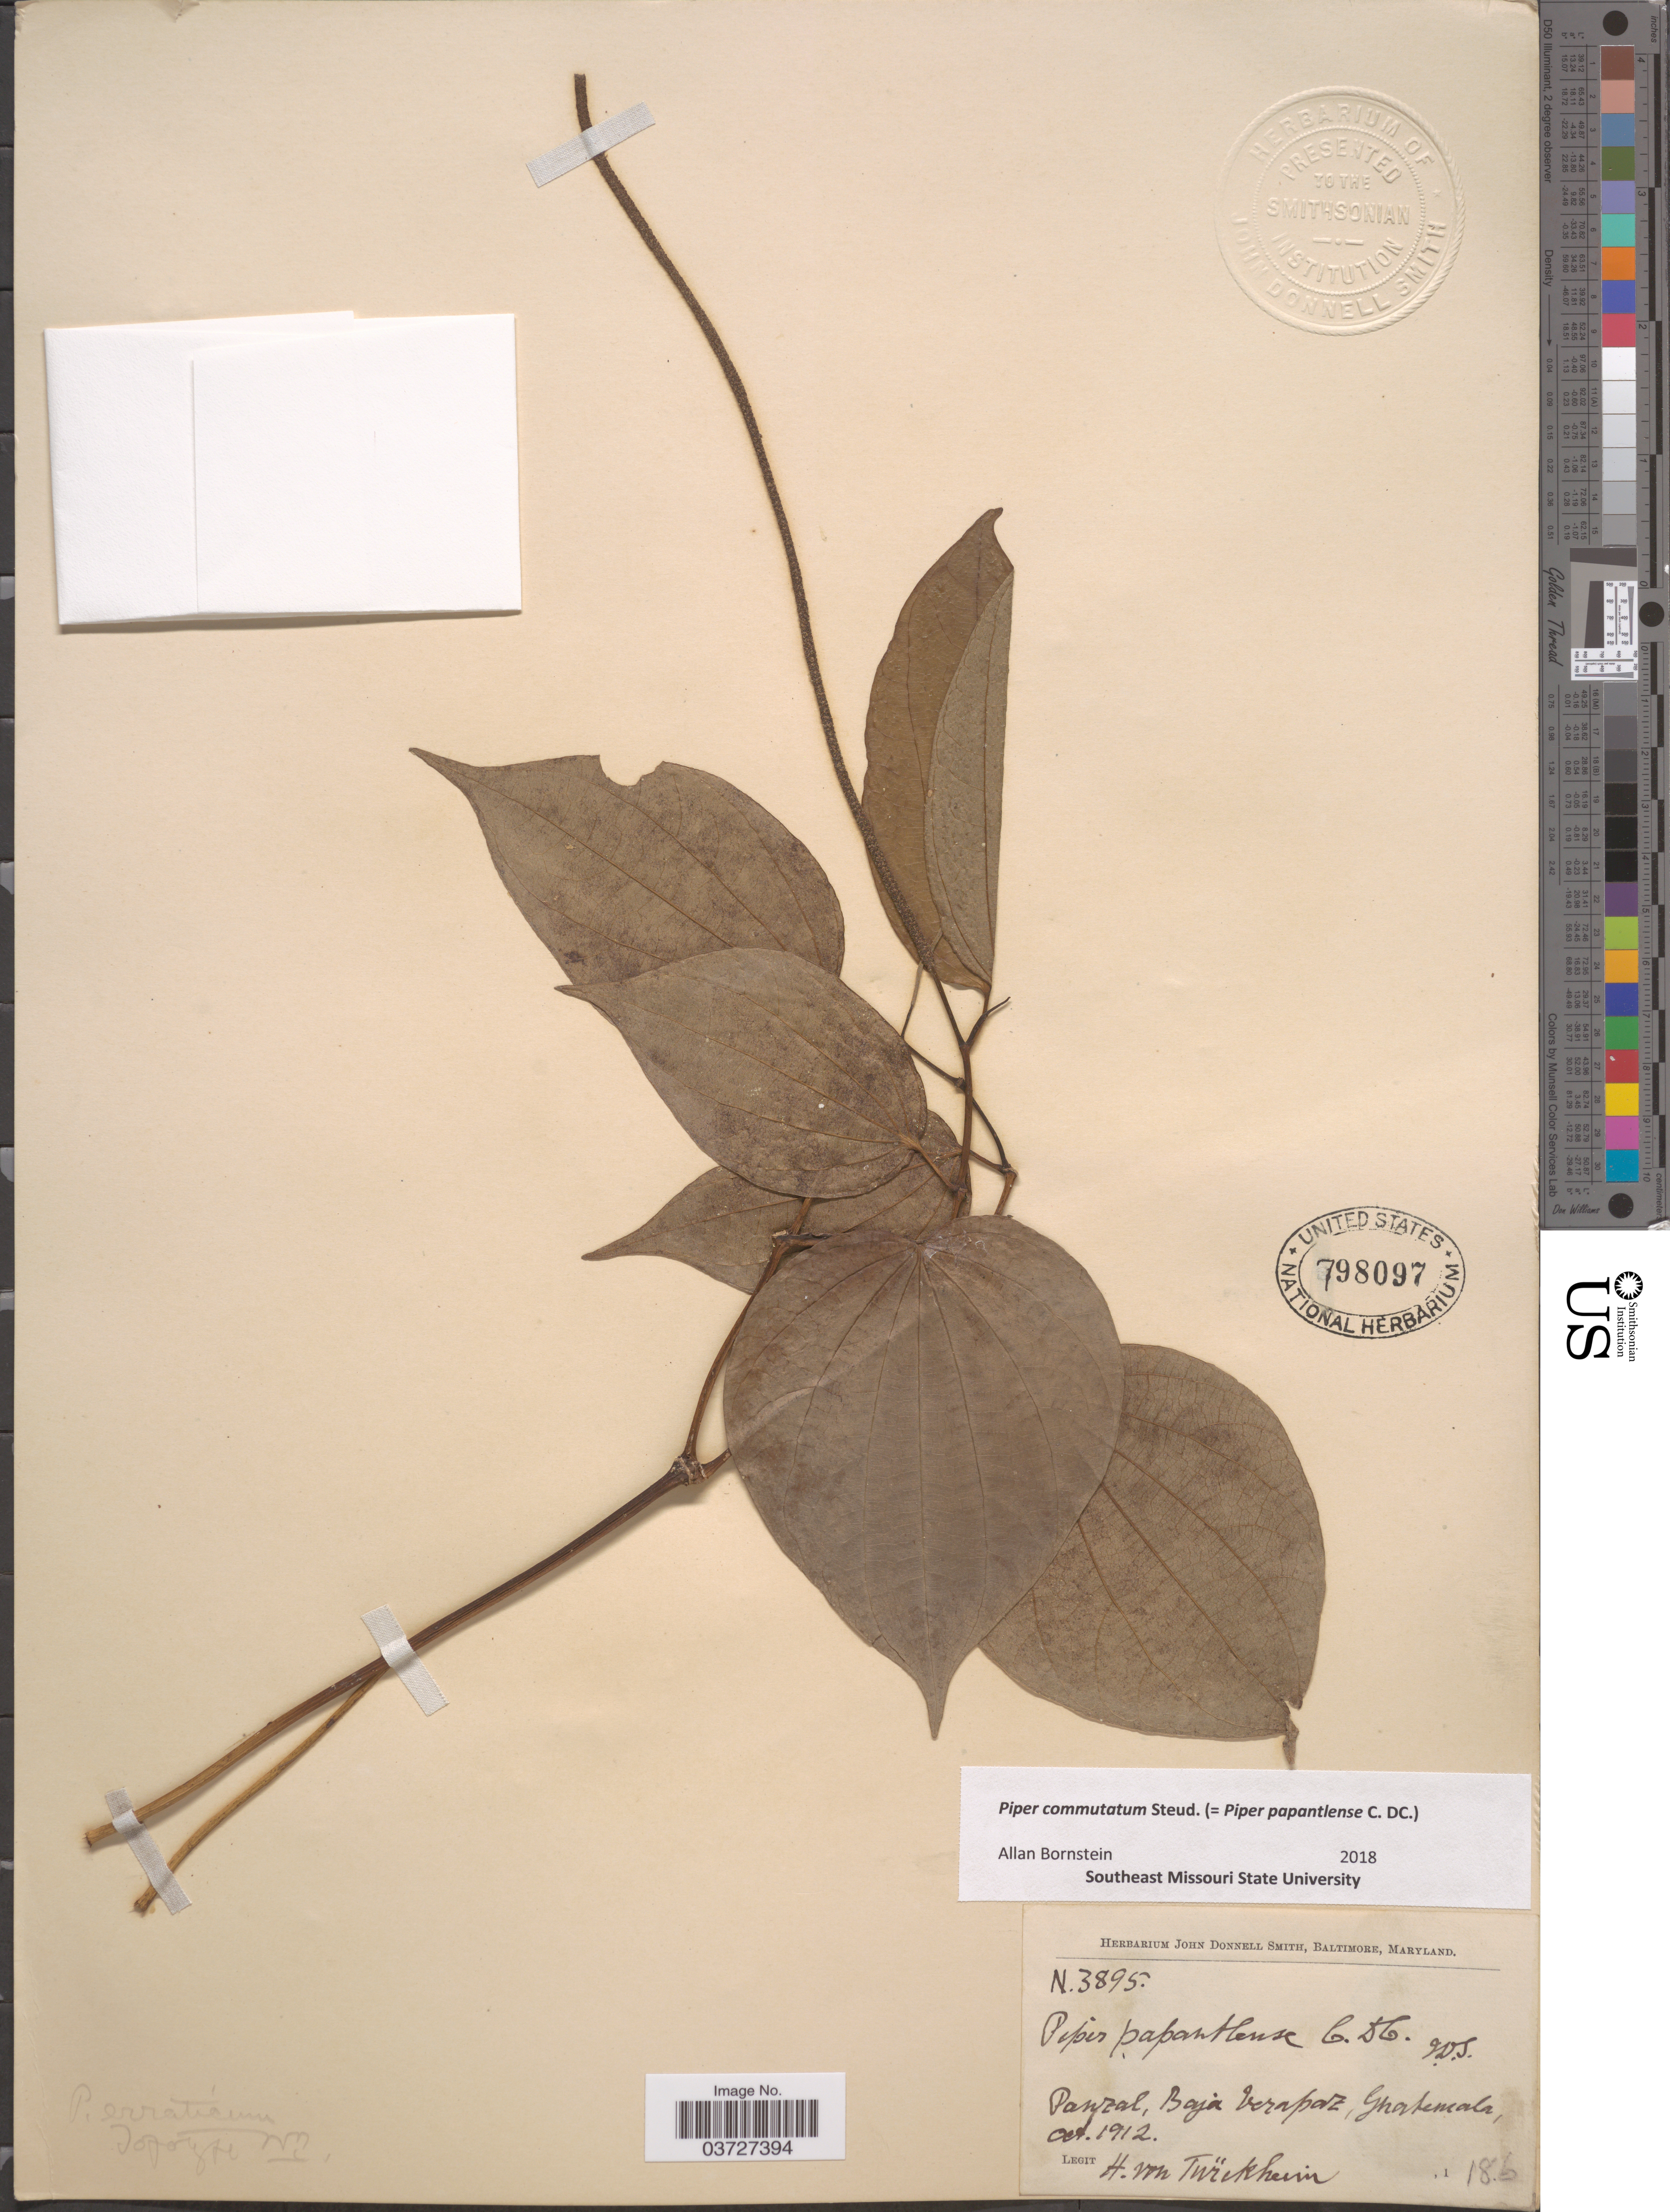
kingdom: Plantae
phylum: Tracheophyta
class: Magnoliopsida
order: Piperales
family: Piperaceae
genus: Piper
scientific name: Piper commutatum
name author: Steud.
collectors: H. von Türckheim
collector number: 3895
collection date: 1912-10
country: Guatemala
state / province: Baja Verapaz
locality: Panzal.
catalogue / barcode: US 798097